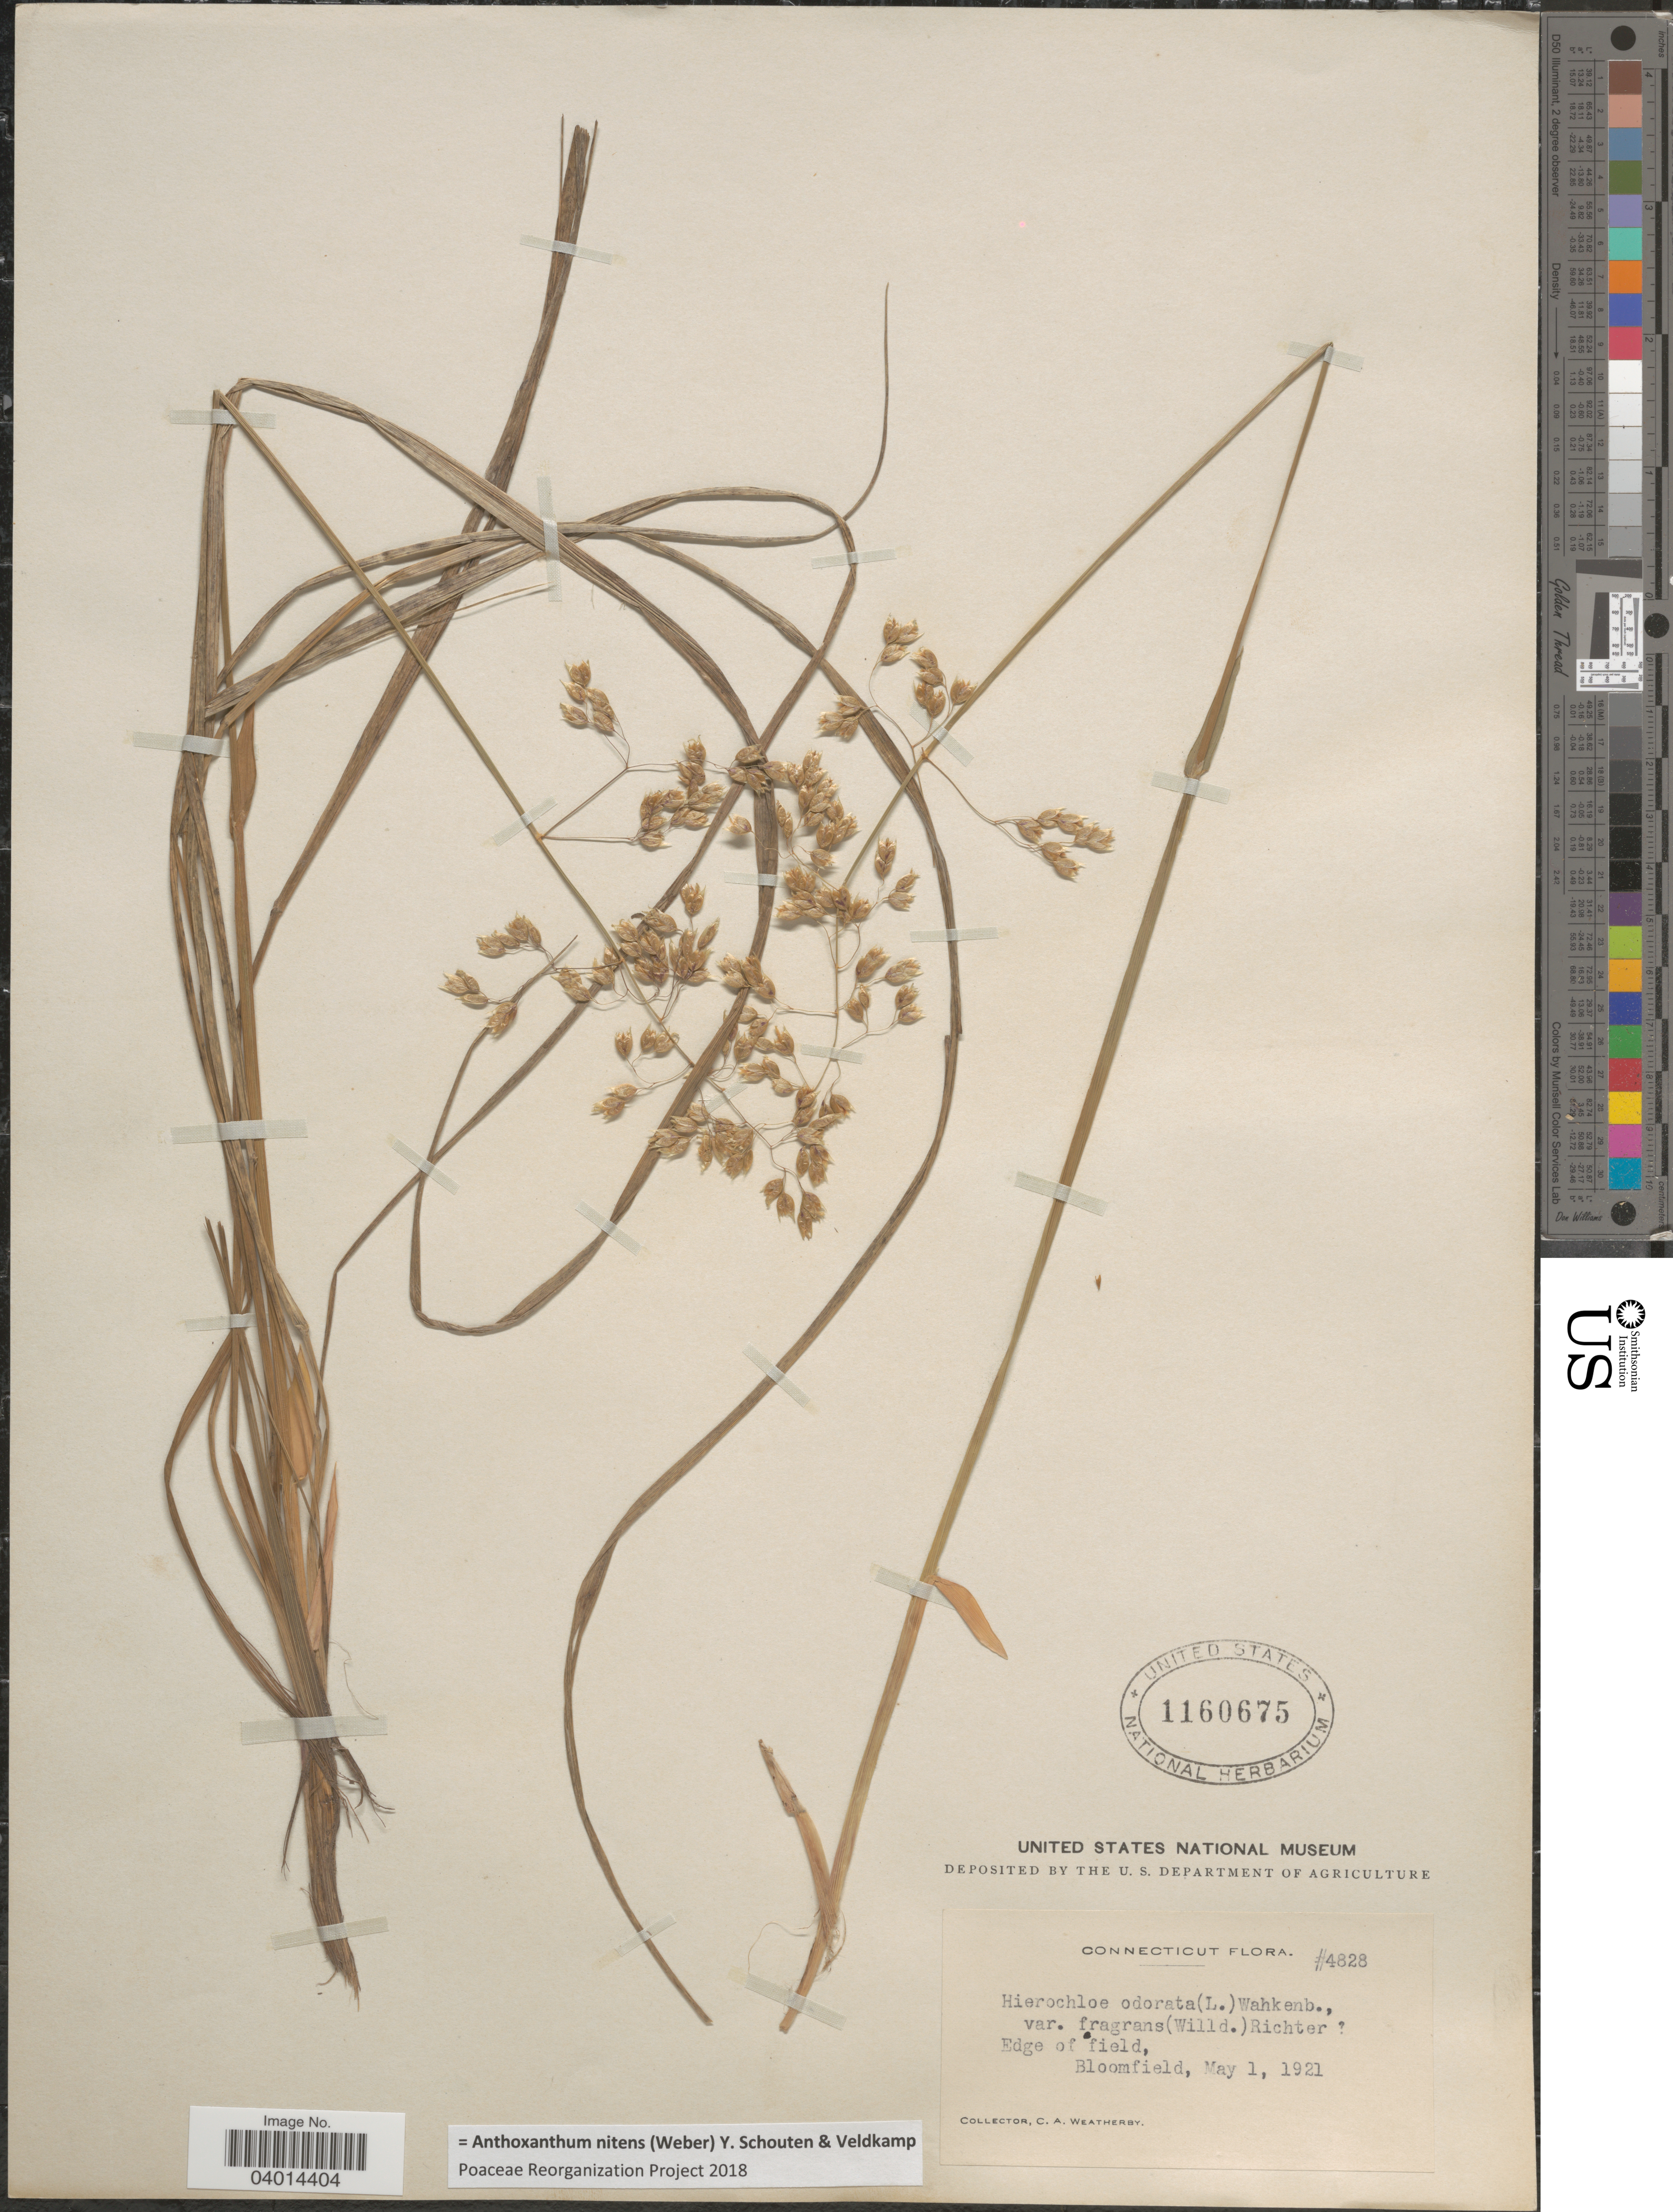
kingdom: Plantae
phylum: Tracheophyta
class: Liliopsida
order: Poales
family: Poaceae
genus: Anthoxanthum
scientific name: Anthoxanthum nitens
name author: (G.H. Weber) R.T.A. Schouten & Veldkamp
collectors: C. A. Weatherby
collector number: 4828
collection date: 1921-05-01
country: United States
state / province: Connecticut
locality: Bloomfield.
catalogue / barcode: US 1160675